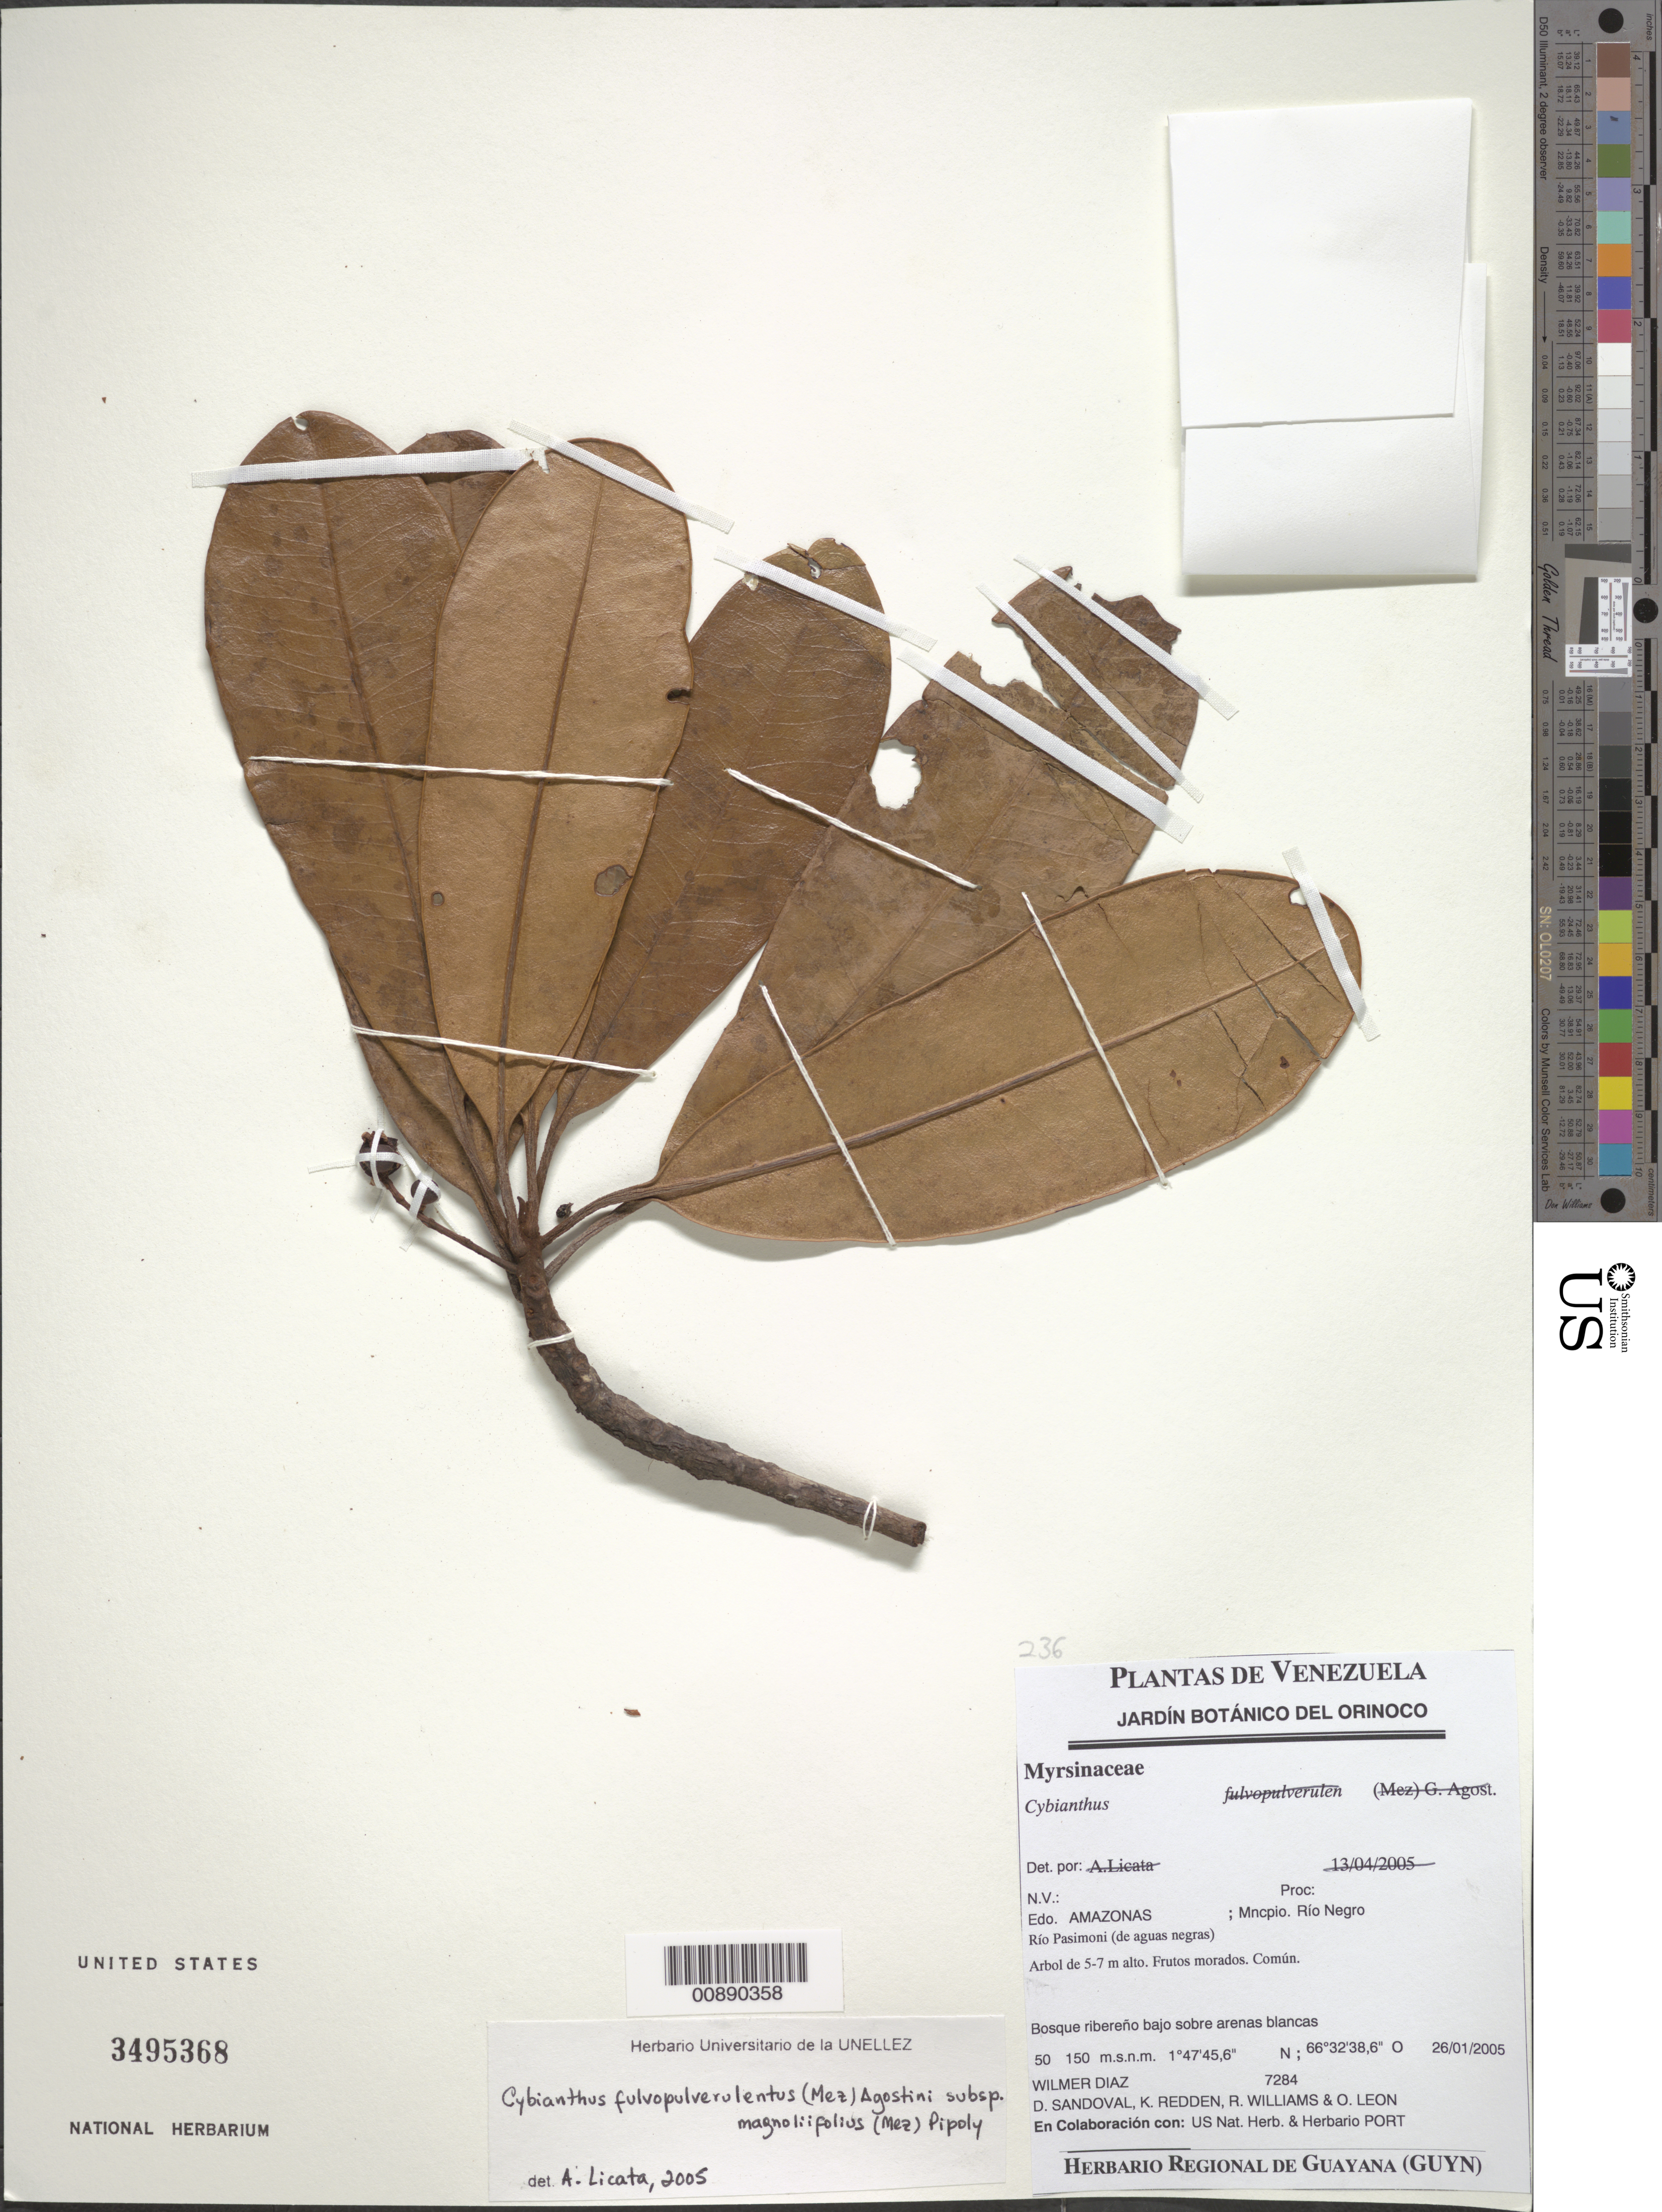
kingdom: Plantae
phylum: Tracheophyta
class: Magnoliopsida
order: Ericales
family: Primulaceae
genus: Cybianthus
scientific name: Cybianthus fulvopulverulentus subsp. magnoliifolius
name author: (Mez) Pipoly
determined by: Licata, A., (PORT), Univ. Nac. Exp. de los Llanos Ezequiel Zamora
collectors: W. Díaz P., D. Sandoval, K. M. Redden, R. Williams & O. León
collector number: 7284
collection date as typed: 26-Jan-05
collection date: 2005-01-26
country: Venezuela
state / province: Amazonas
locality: Mun. Río Negro, Río Pasimoni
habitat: Bosque ribereño bajo sobre arenas blancas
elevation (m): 50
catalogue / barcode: US 3495368